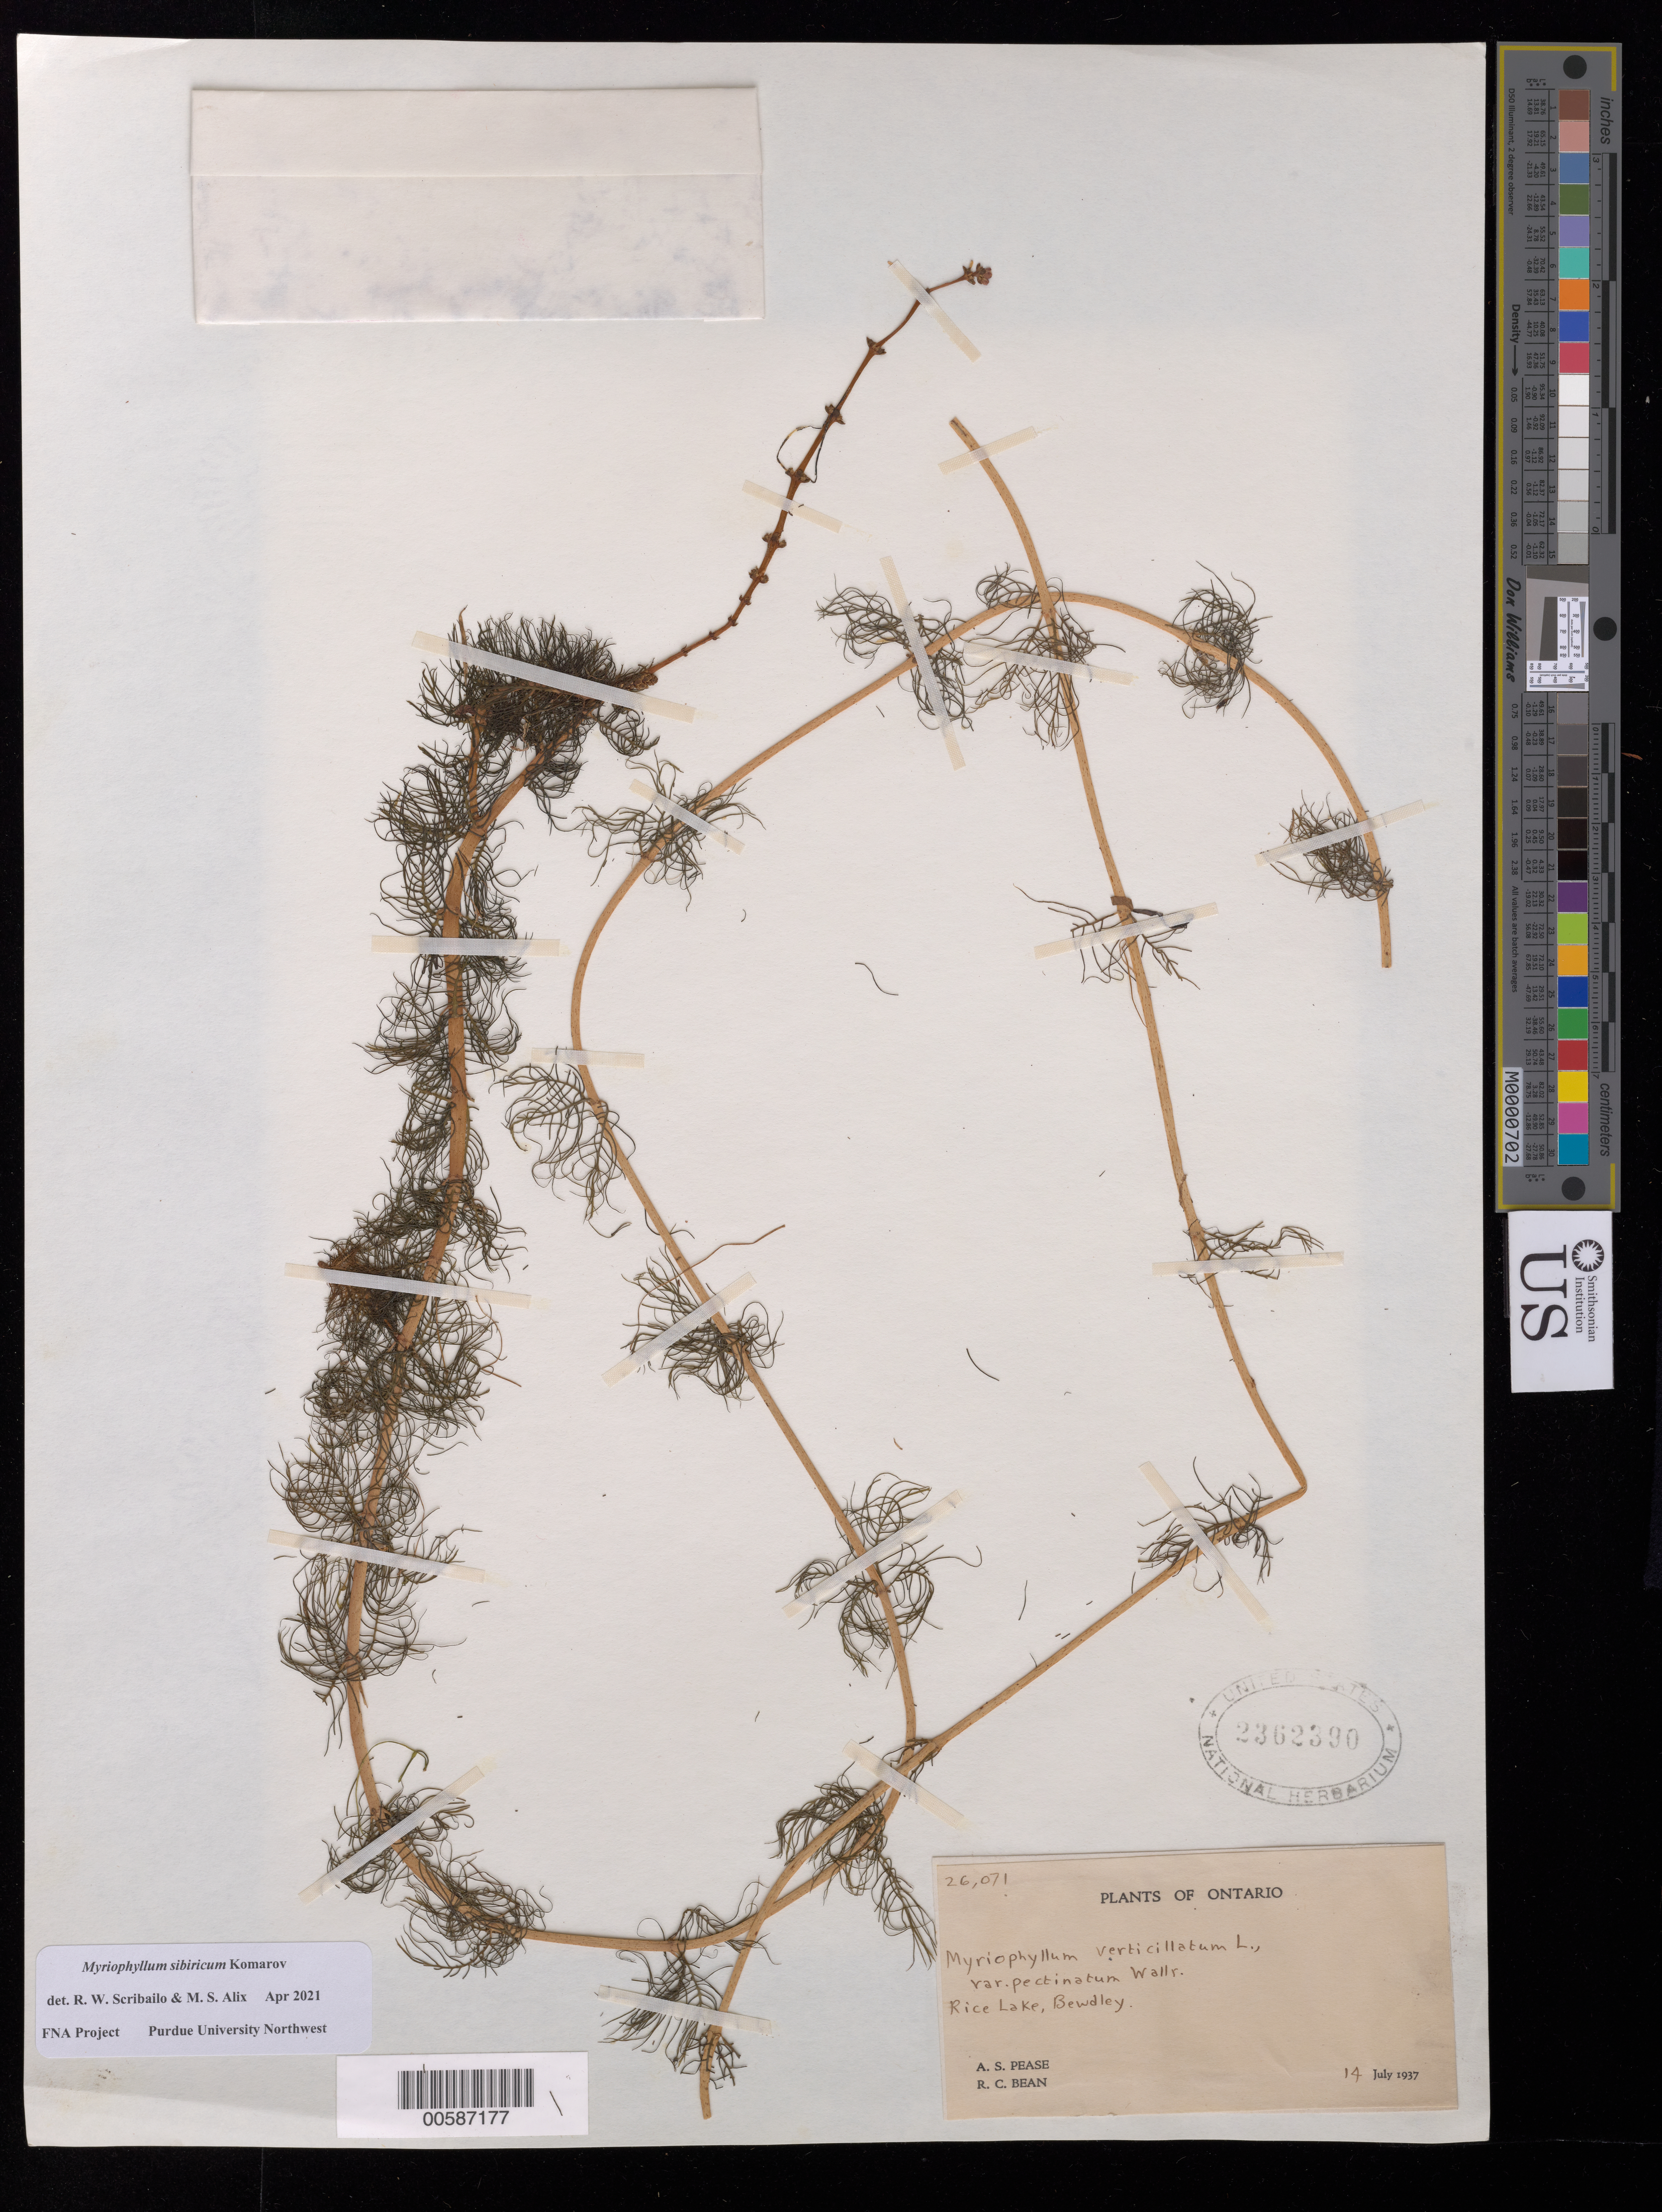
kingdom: Plantae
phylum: Tracheophyta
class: Magnoliopsida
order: Saxifragales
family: Haloragaceae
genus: Myriophyllum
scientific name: Myriophyllum sibiricum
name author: Kom.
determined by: Scribailo, R. W.; Alix, M. S.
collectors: A. S. Pease & R. Bean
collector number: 26071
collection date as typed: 14 Jul 1937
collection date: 1937-07-14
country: Canada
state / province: Ontario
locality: Rice Lake, Bewdley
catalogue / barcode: US 2362390